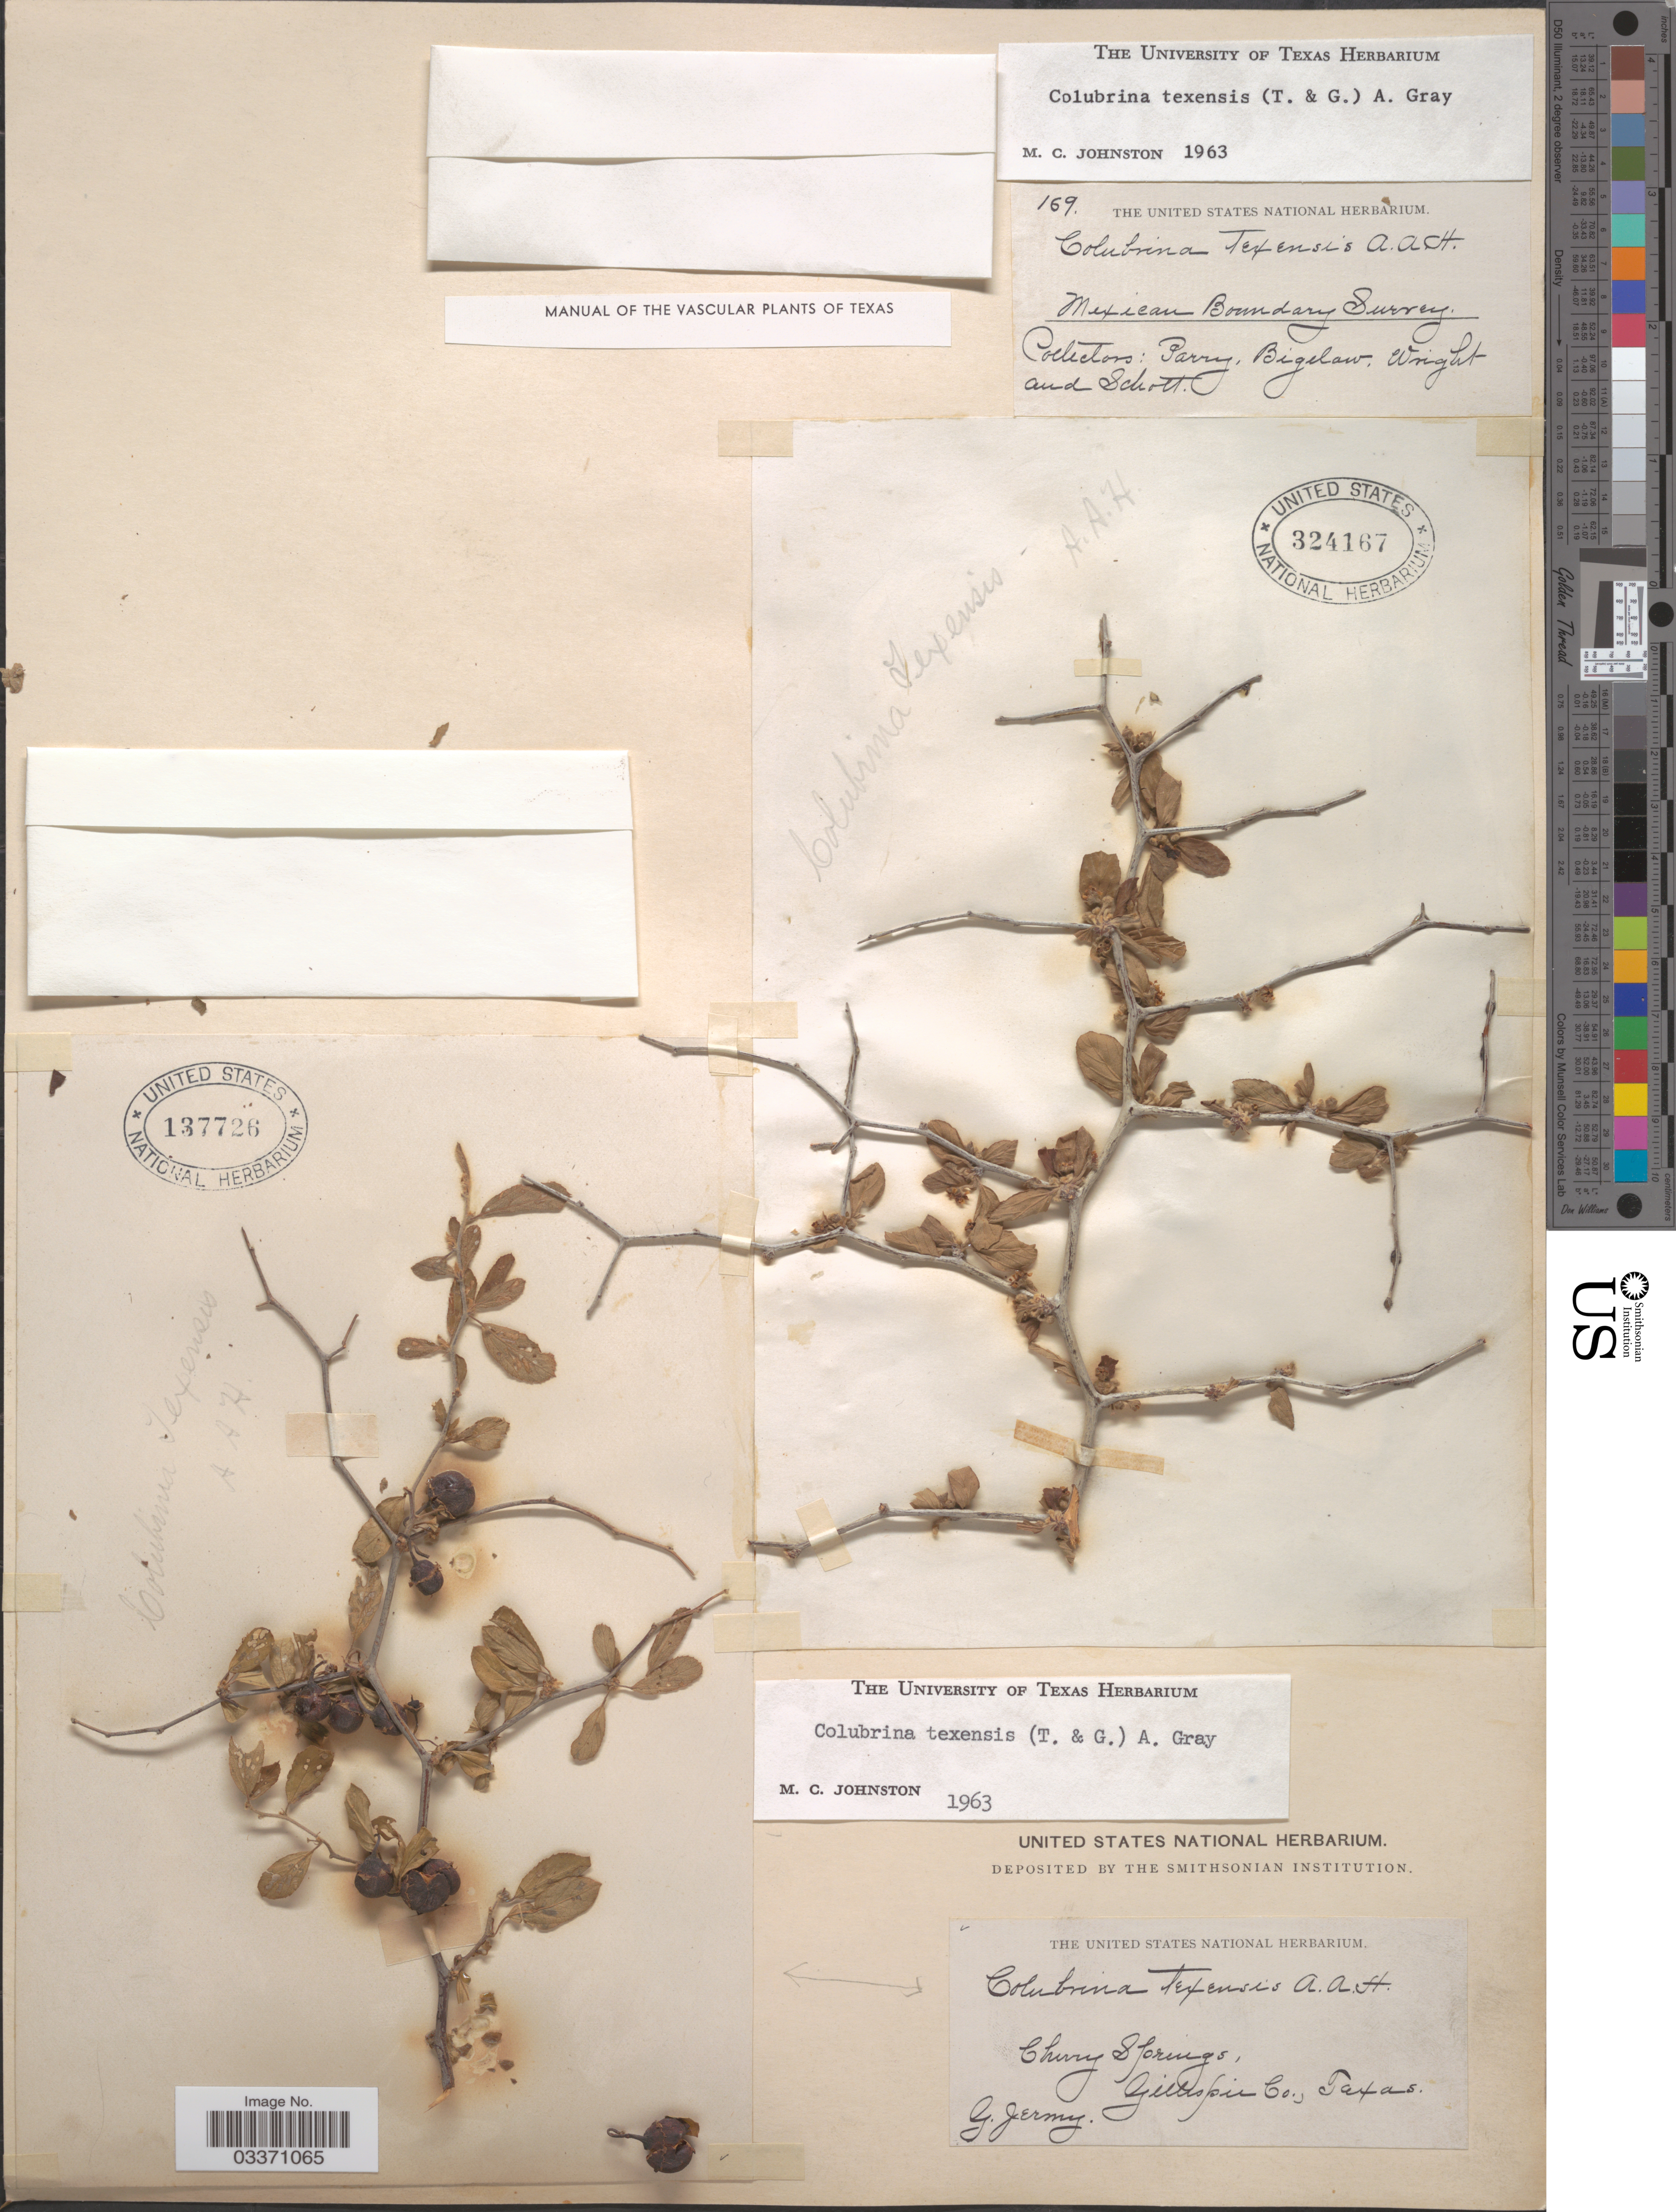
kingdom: Plantae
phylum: Tracheophyta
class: Magnoliopsida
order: Rosales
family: Rhamnaceae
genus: Colubrina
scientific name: Colubrina texensis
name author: (Torr. & A. Gray) A. Gray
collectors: Parry, -. Bigelow, Wright, -- & Schott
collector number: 169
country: Mexico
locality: Mexican Boundary Survey.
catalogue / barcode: US 324167-2